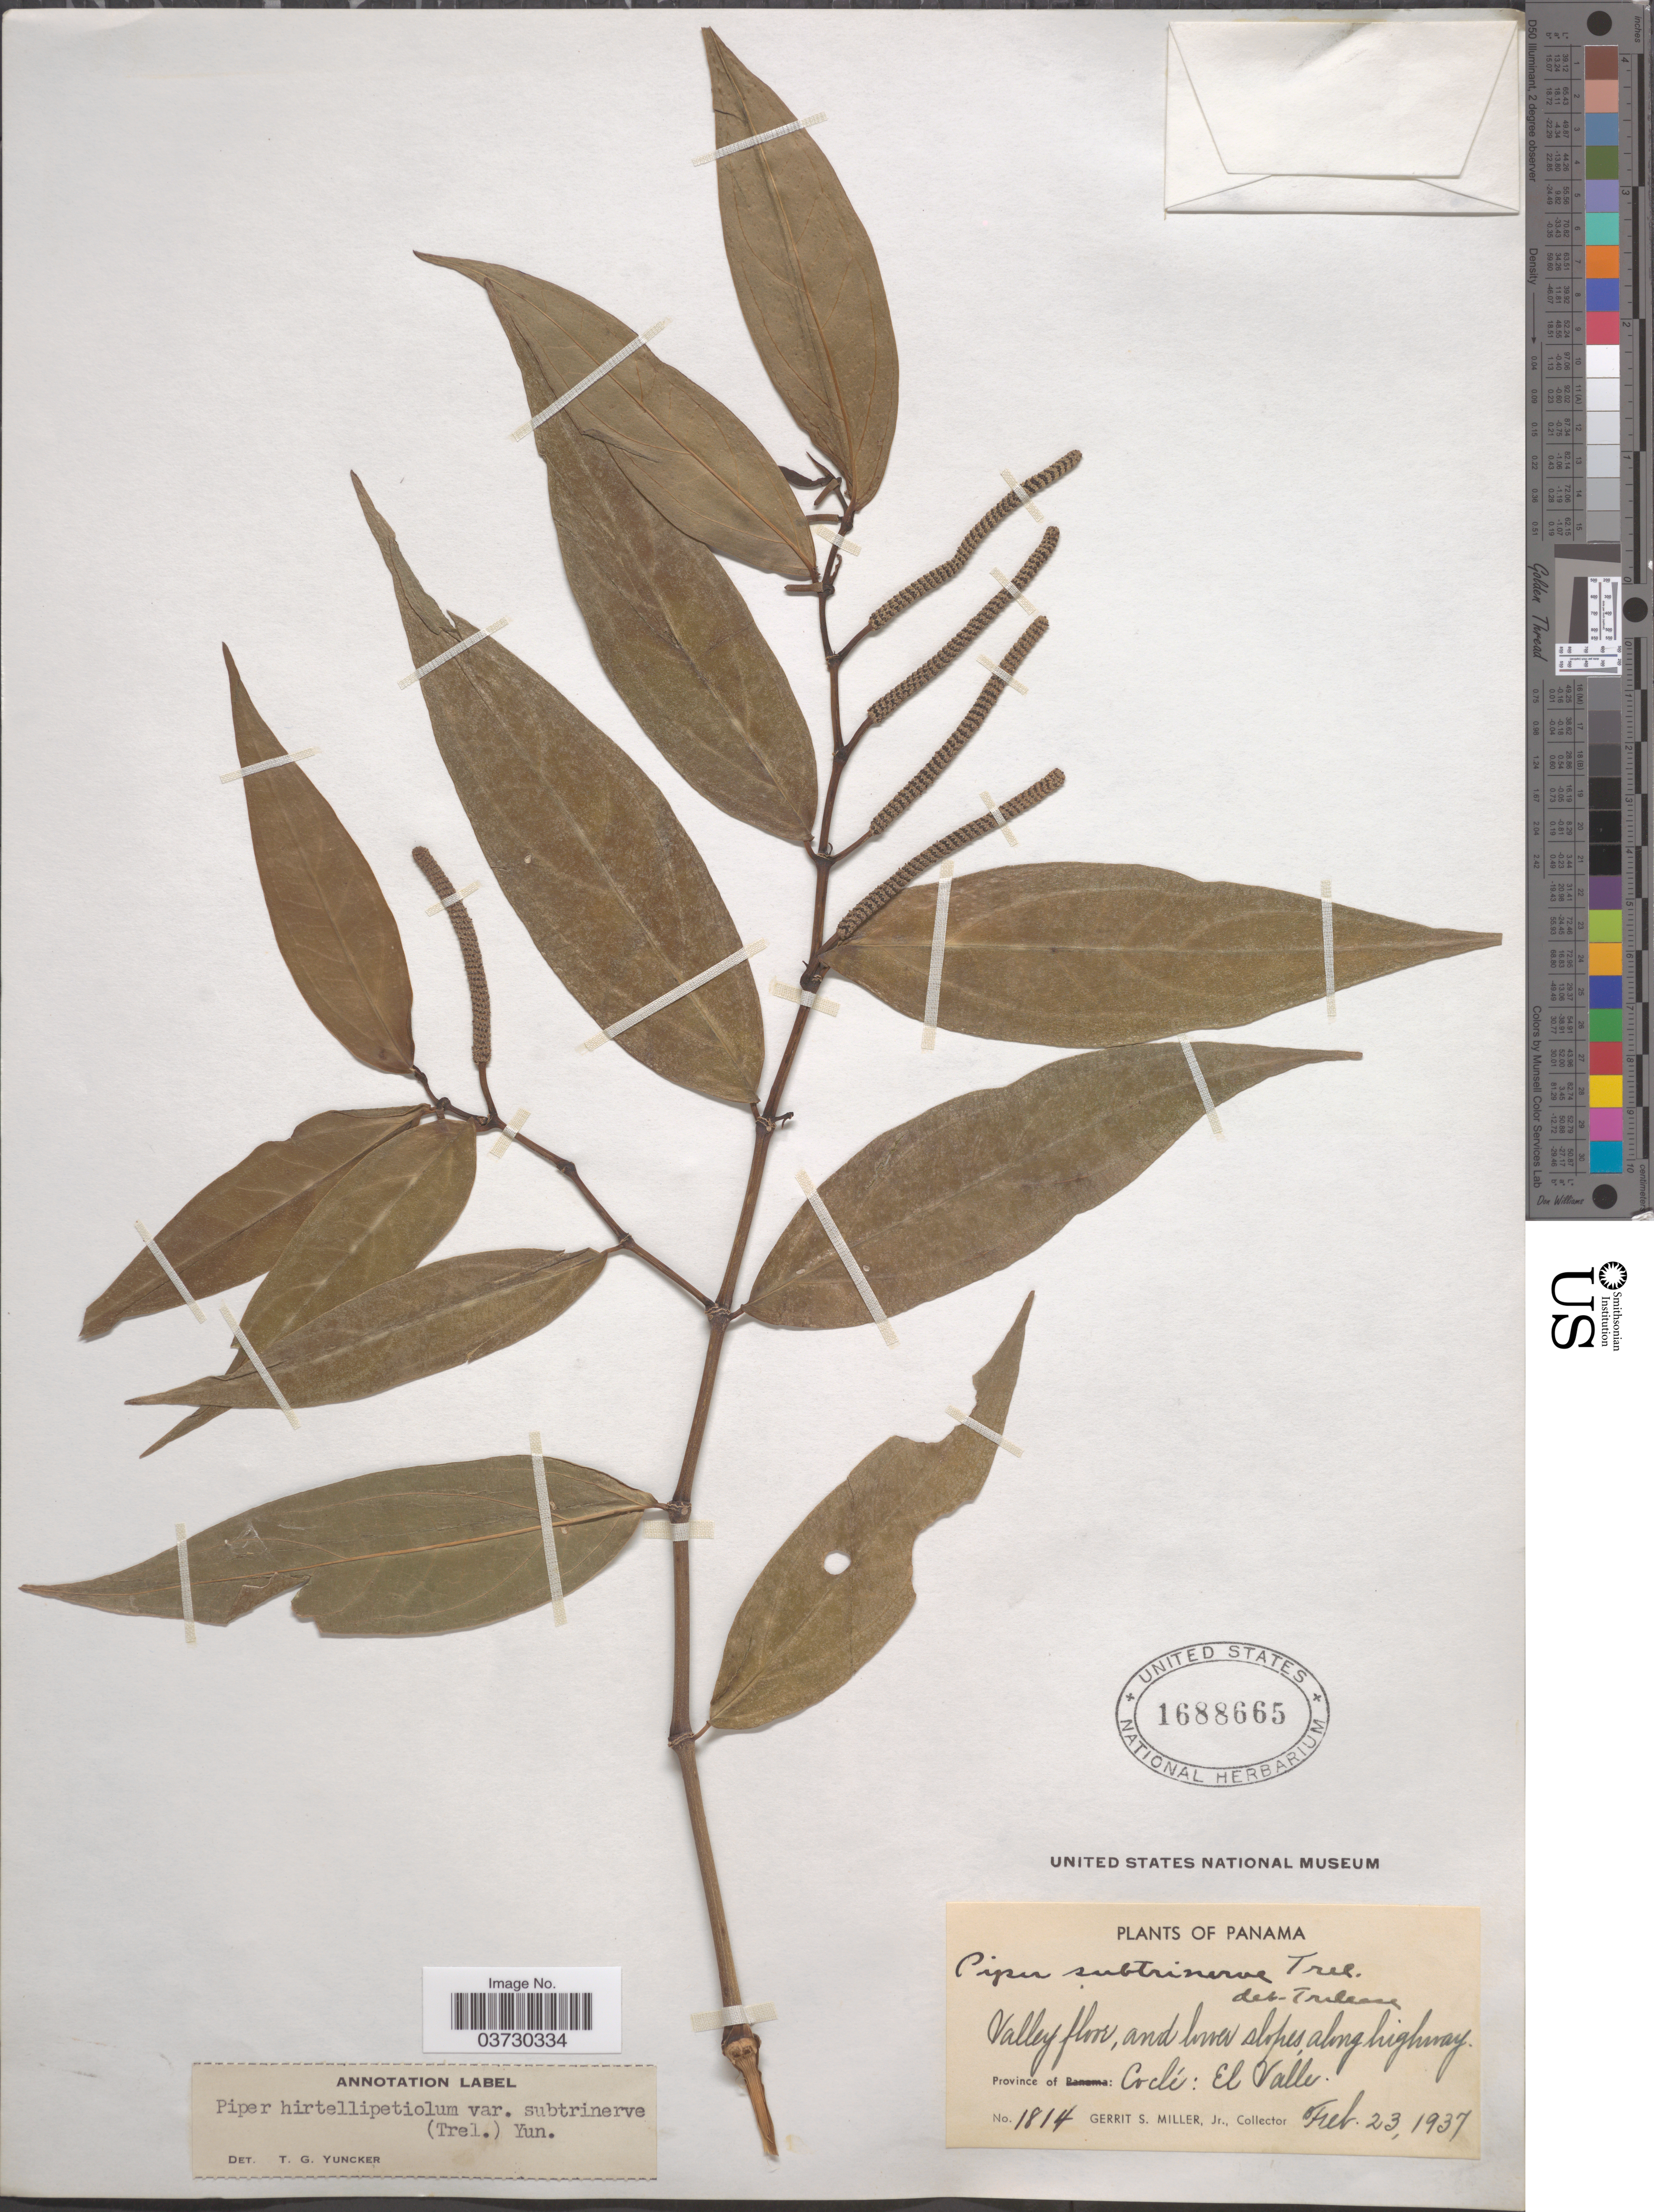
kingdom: Plantae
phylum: Tracheophyta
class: Magnoliopsida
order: Piperales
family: Piperaceae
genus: Piper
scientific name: Piper hirtellipetiolum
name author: C. DC.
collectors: G. S. Miller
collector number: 1814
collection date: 1937-02-23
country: Panama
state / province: Cocle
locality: Valley floor, and lower slopes, along highway. El Valle.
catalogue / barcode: US 1688665